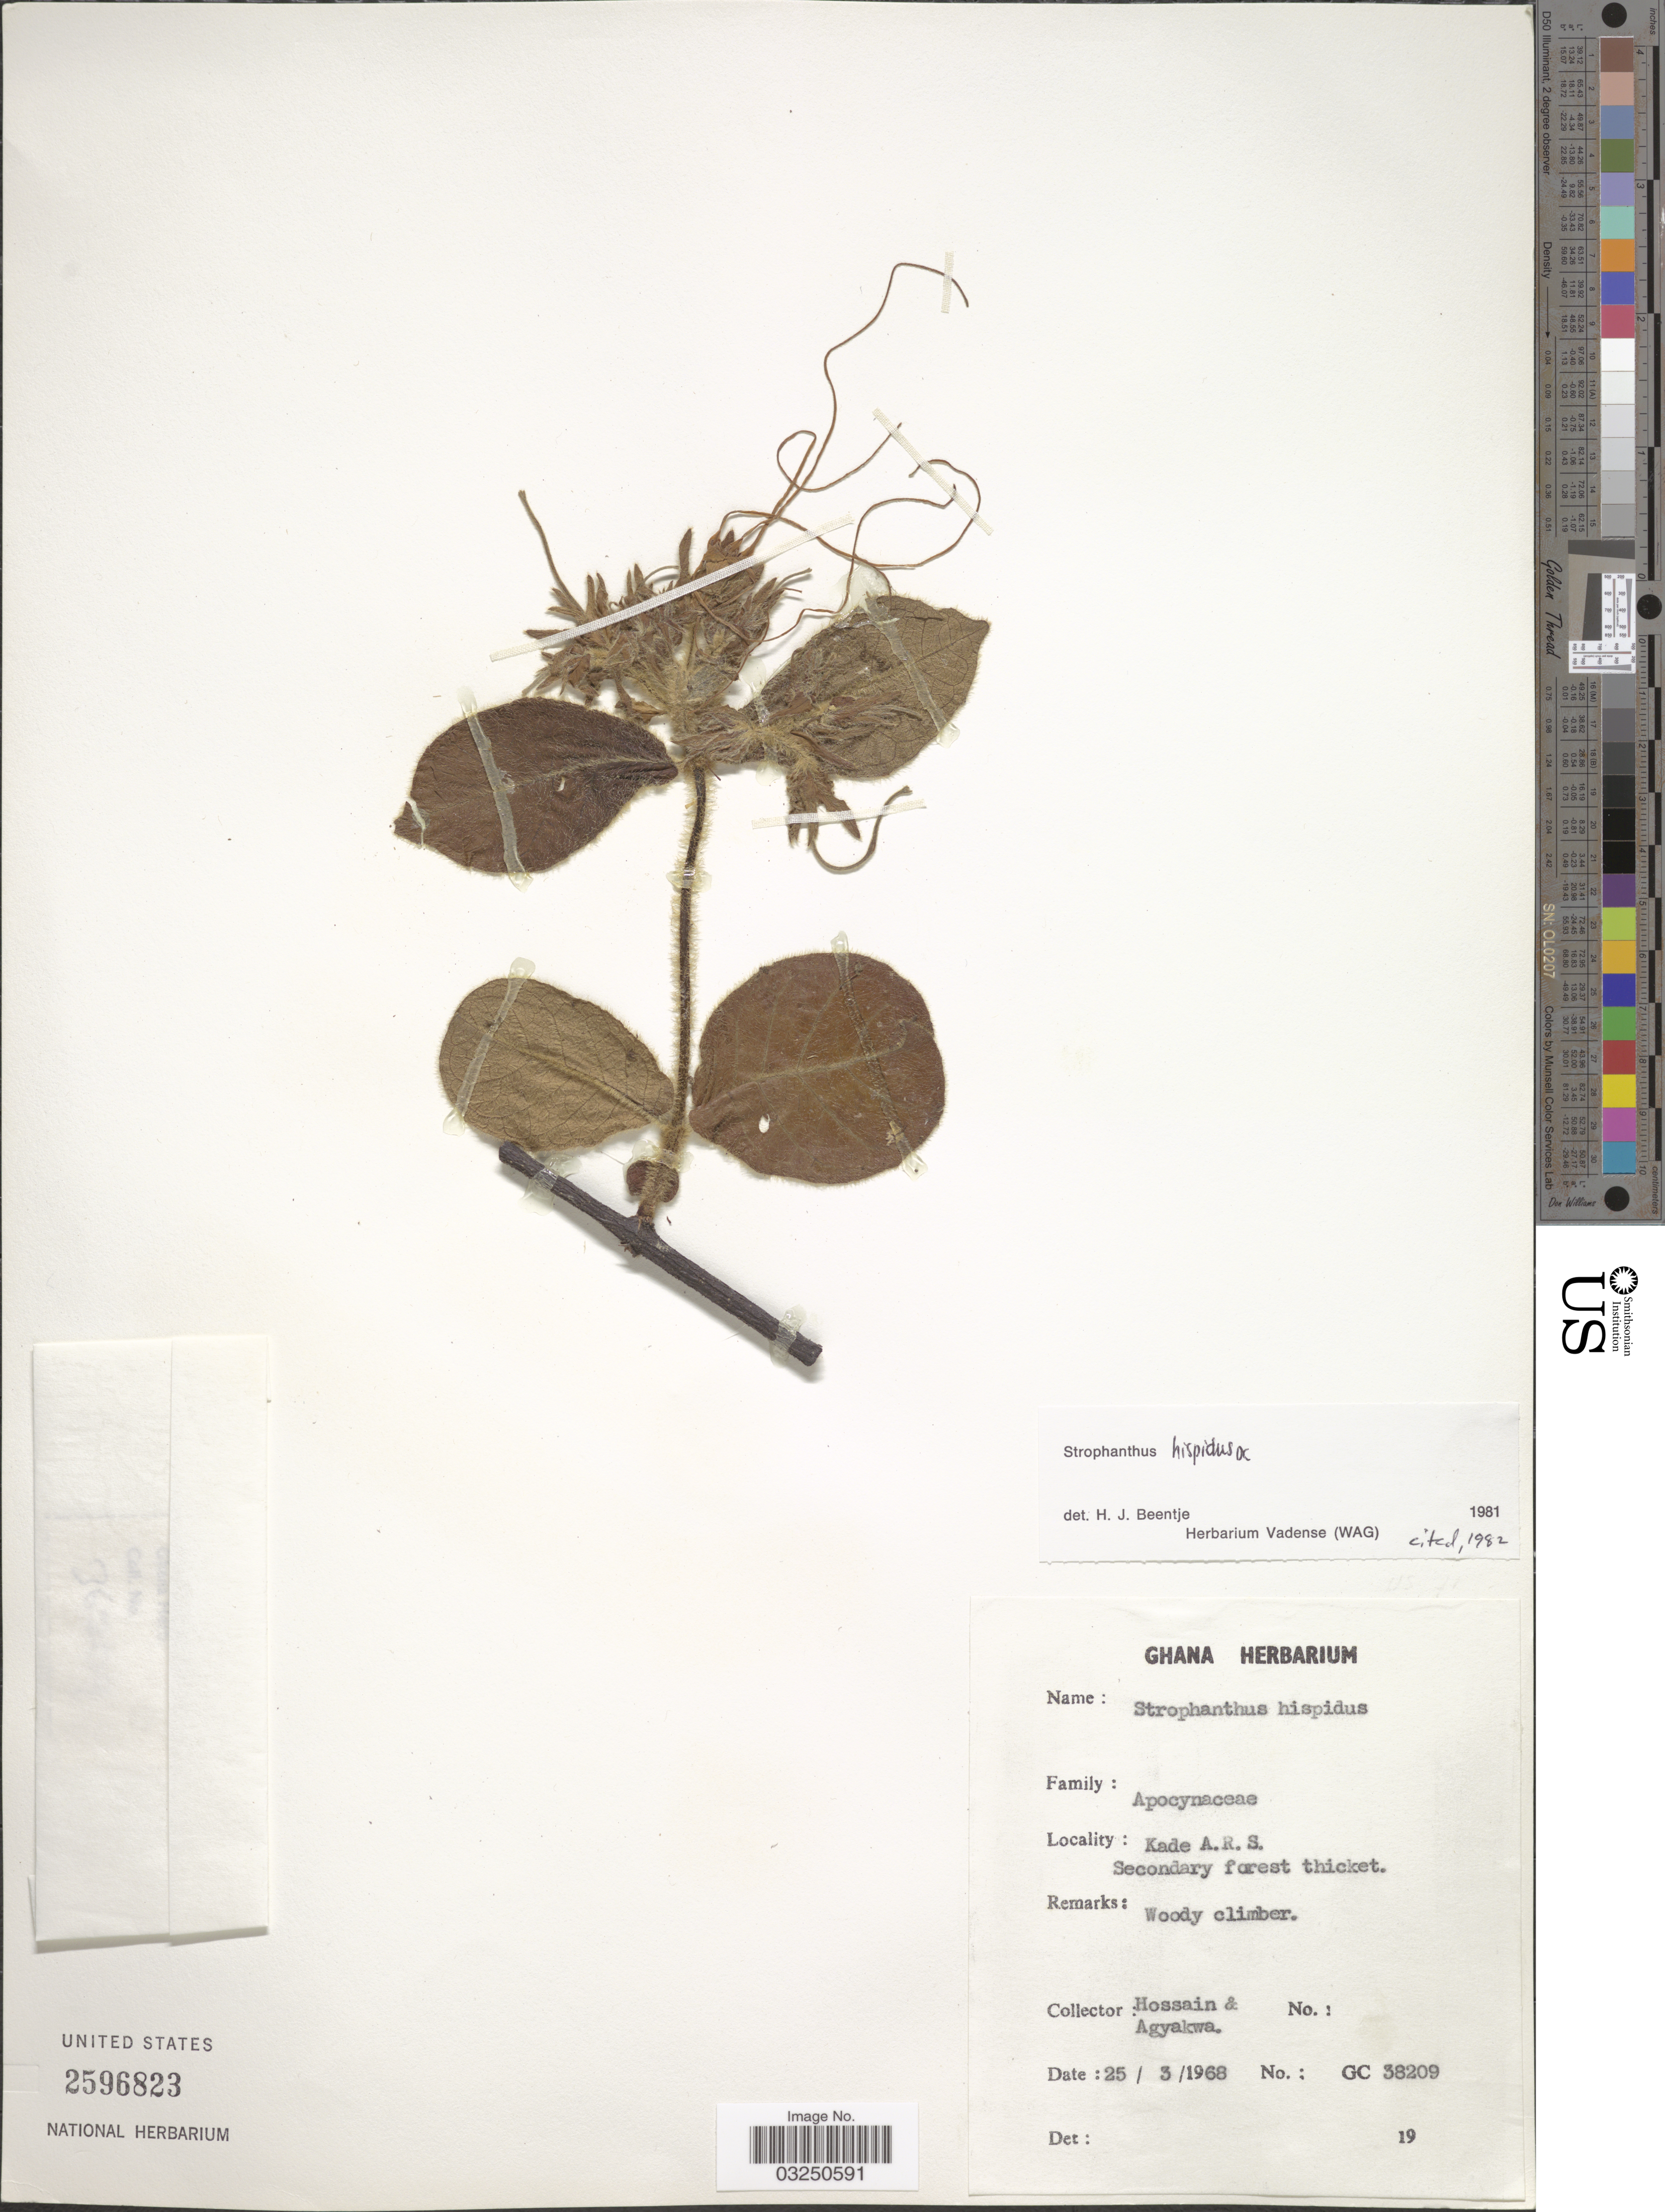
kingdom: Plantae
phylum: Tracheophyta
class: Magnoliopsida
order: Gentianales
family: Apocynaceae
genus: Strophanthus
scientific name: Strophanthus hispidus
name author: DC.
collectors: Hossain & Agyakwah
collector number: GC38209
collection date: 1968-03-25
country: Ghana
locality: Kade A.R.S.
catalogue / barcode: US 2596823